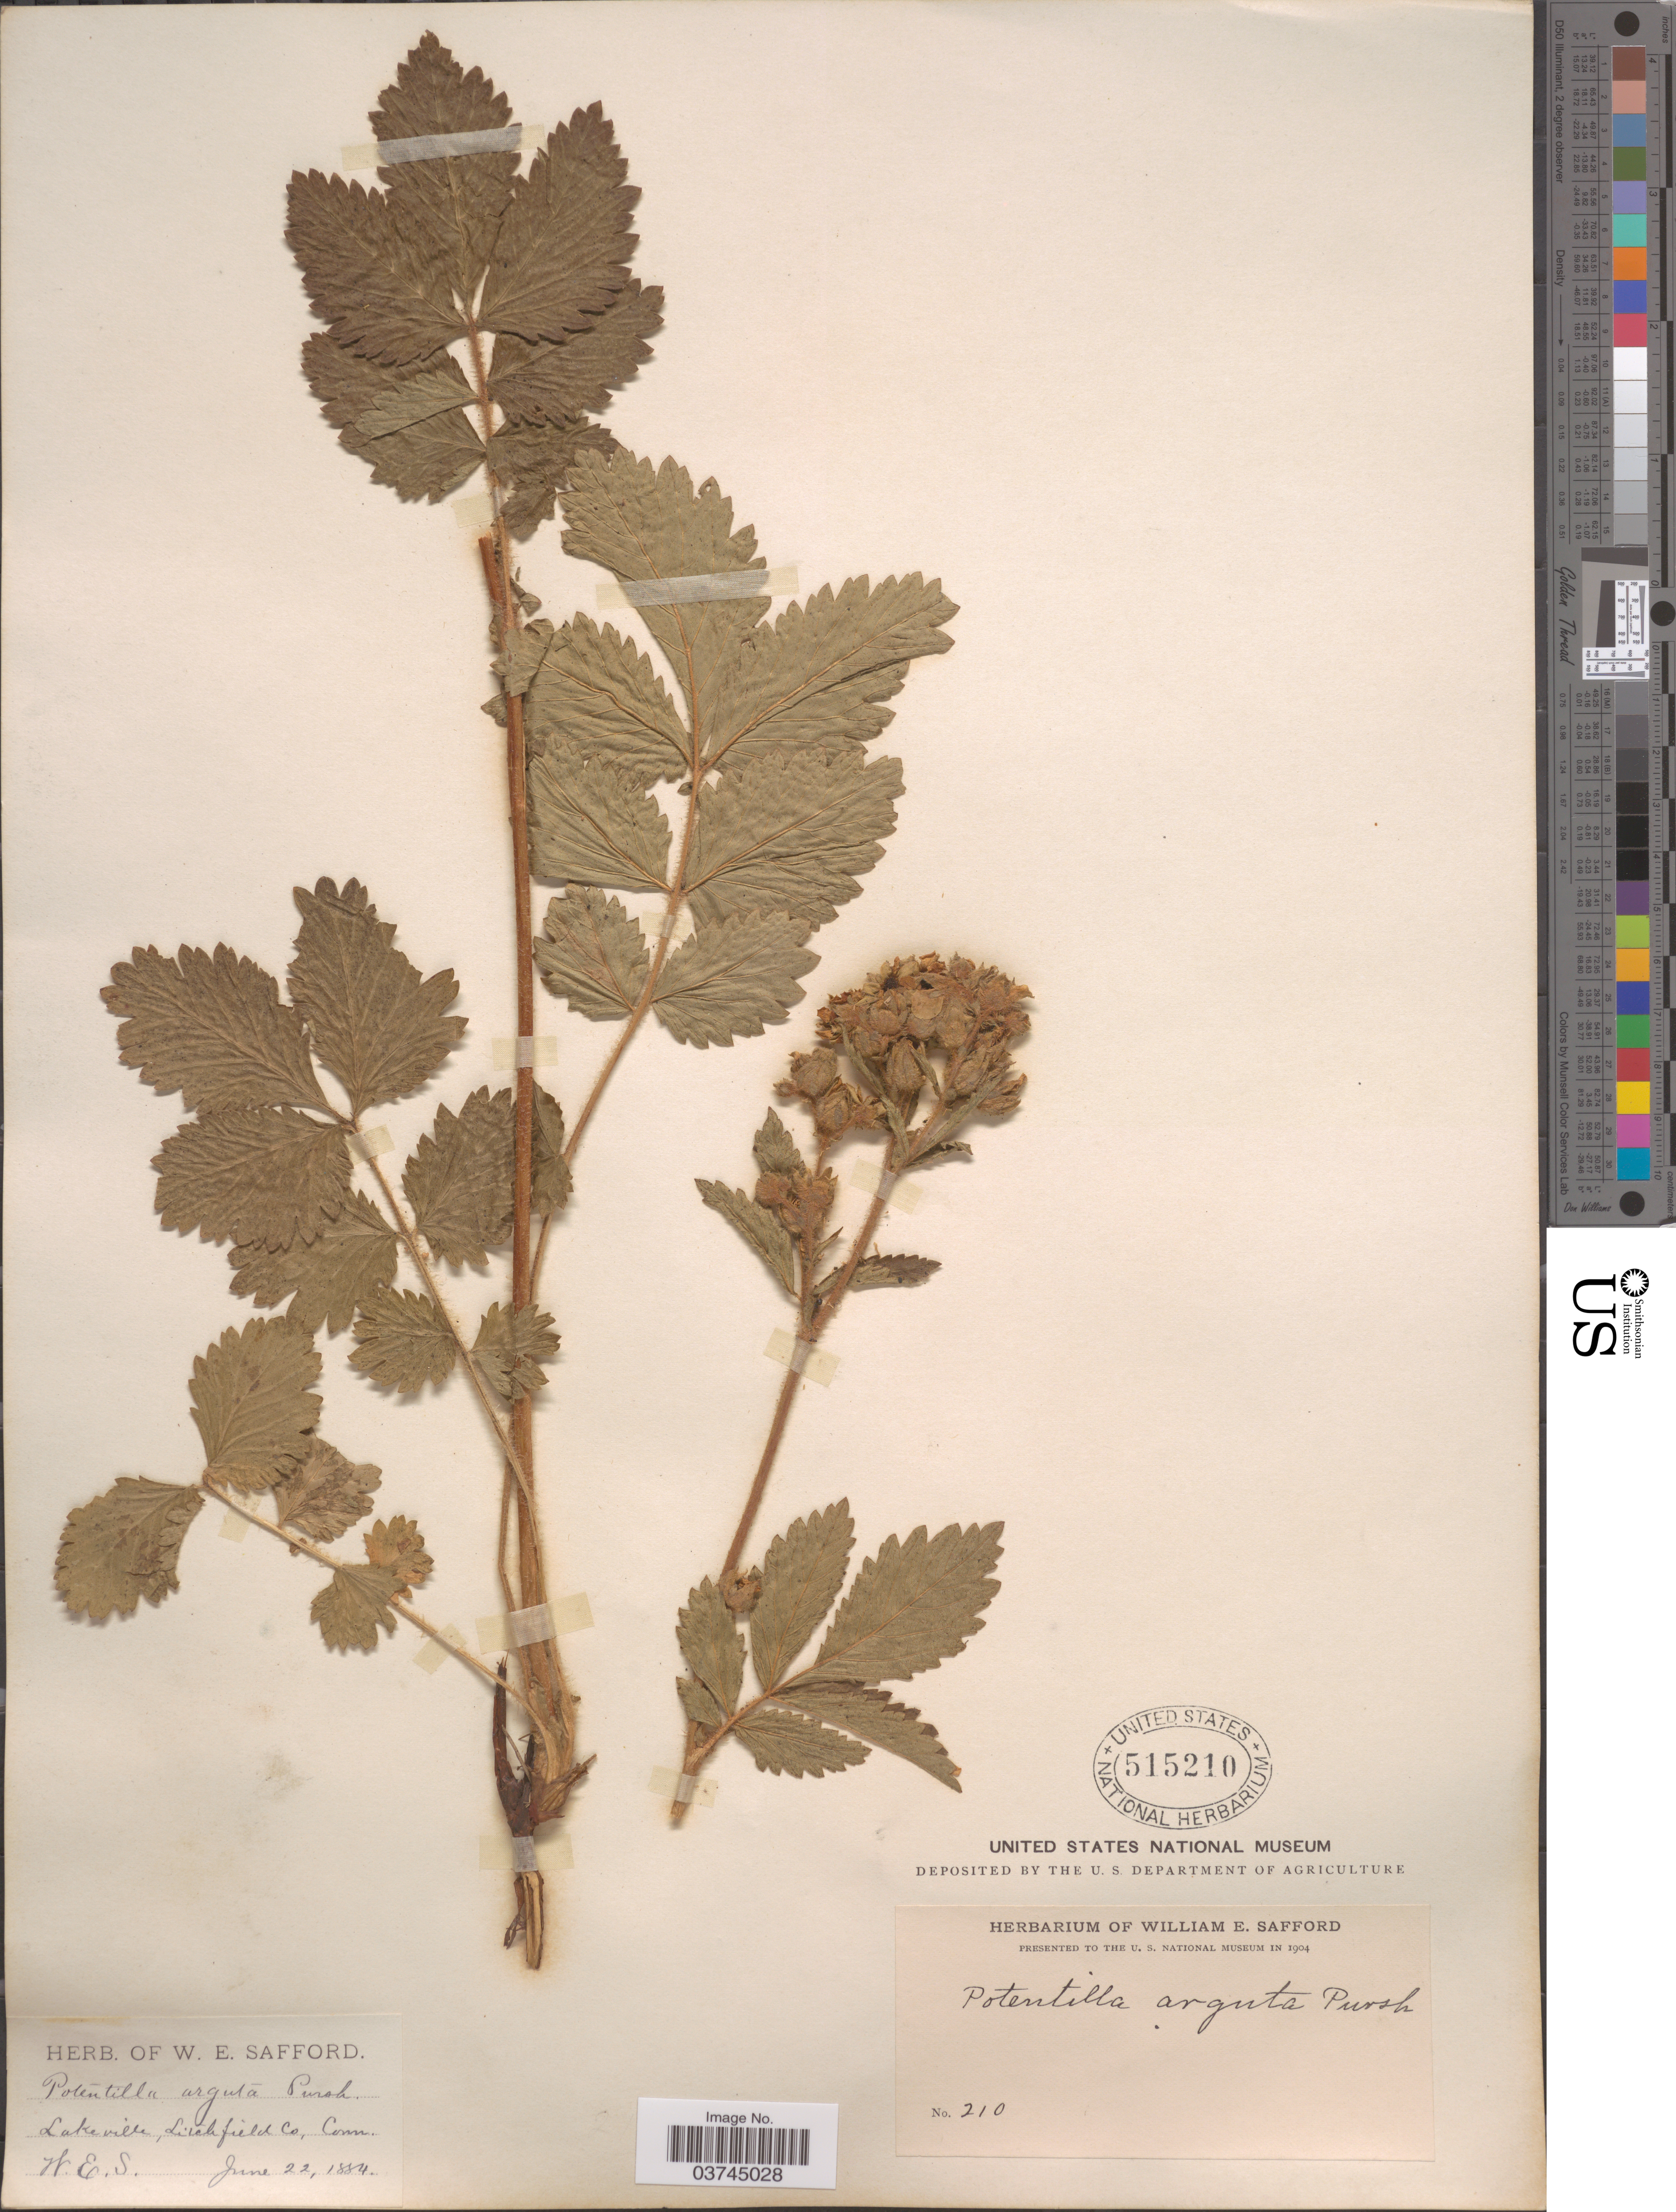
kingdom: Plantae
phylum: Tracheophyta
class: Magnoliopsida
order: Rosales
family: Rosaceae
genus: Drymocallis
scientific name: Drymocallis arguta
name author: (Pursh) Rydb.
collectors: W. E. Safford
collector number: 210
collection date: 1884-06-22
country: United States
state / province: Connecticut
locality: Lakeville, Litchfield Co.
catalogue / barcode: US 515210